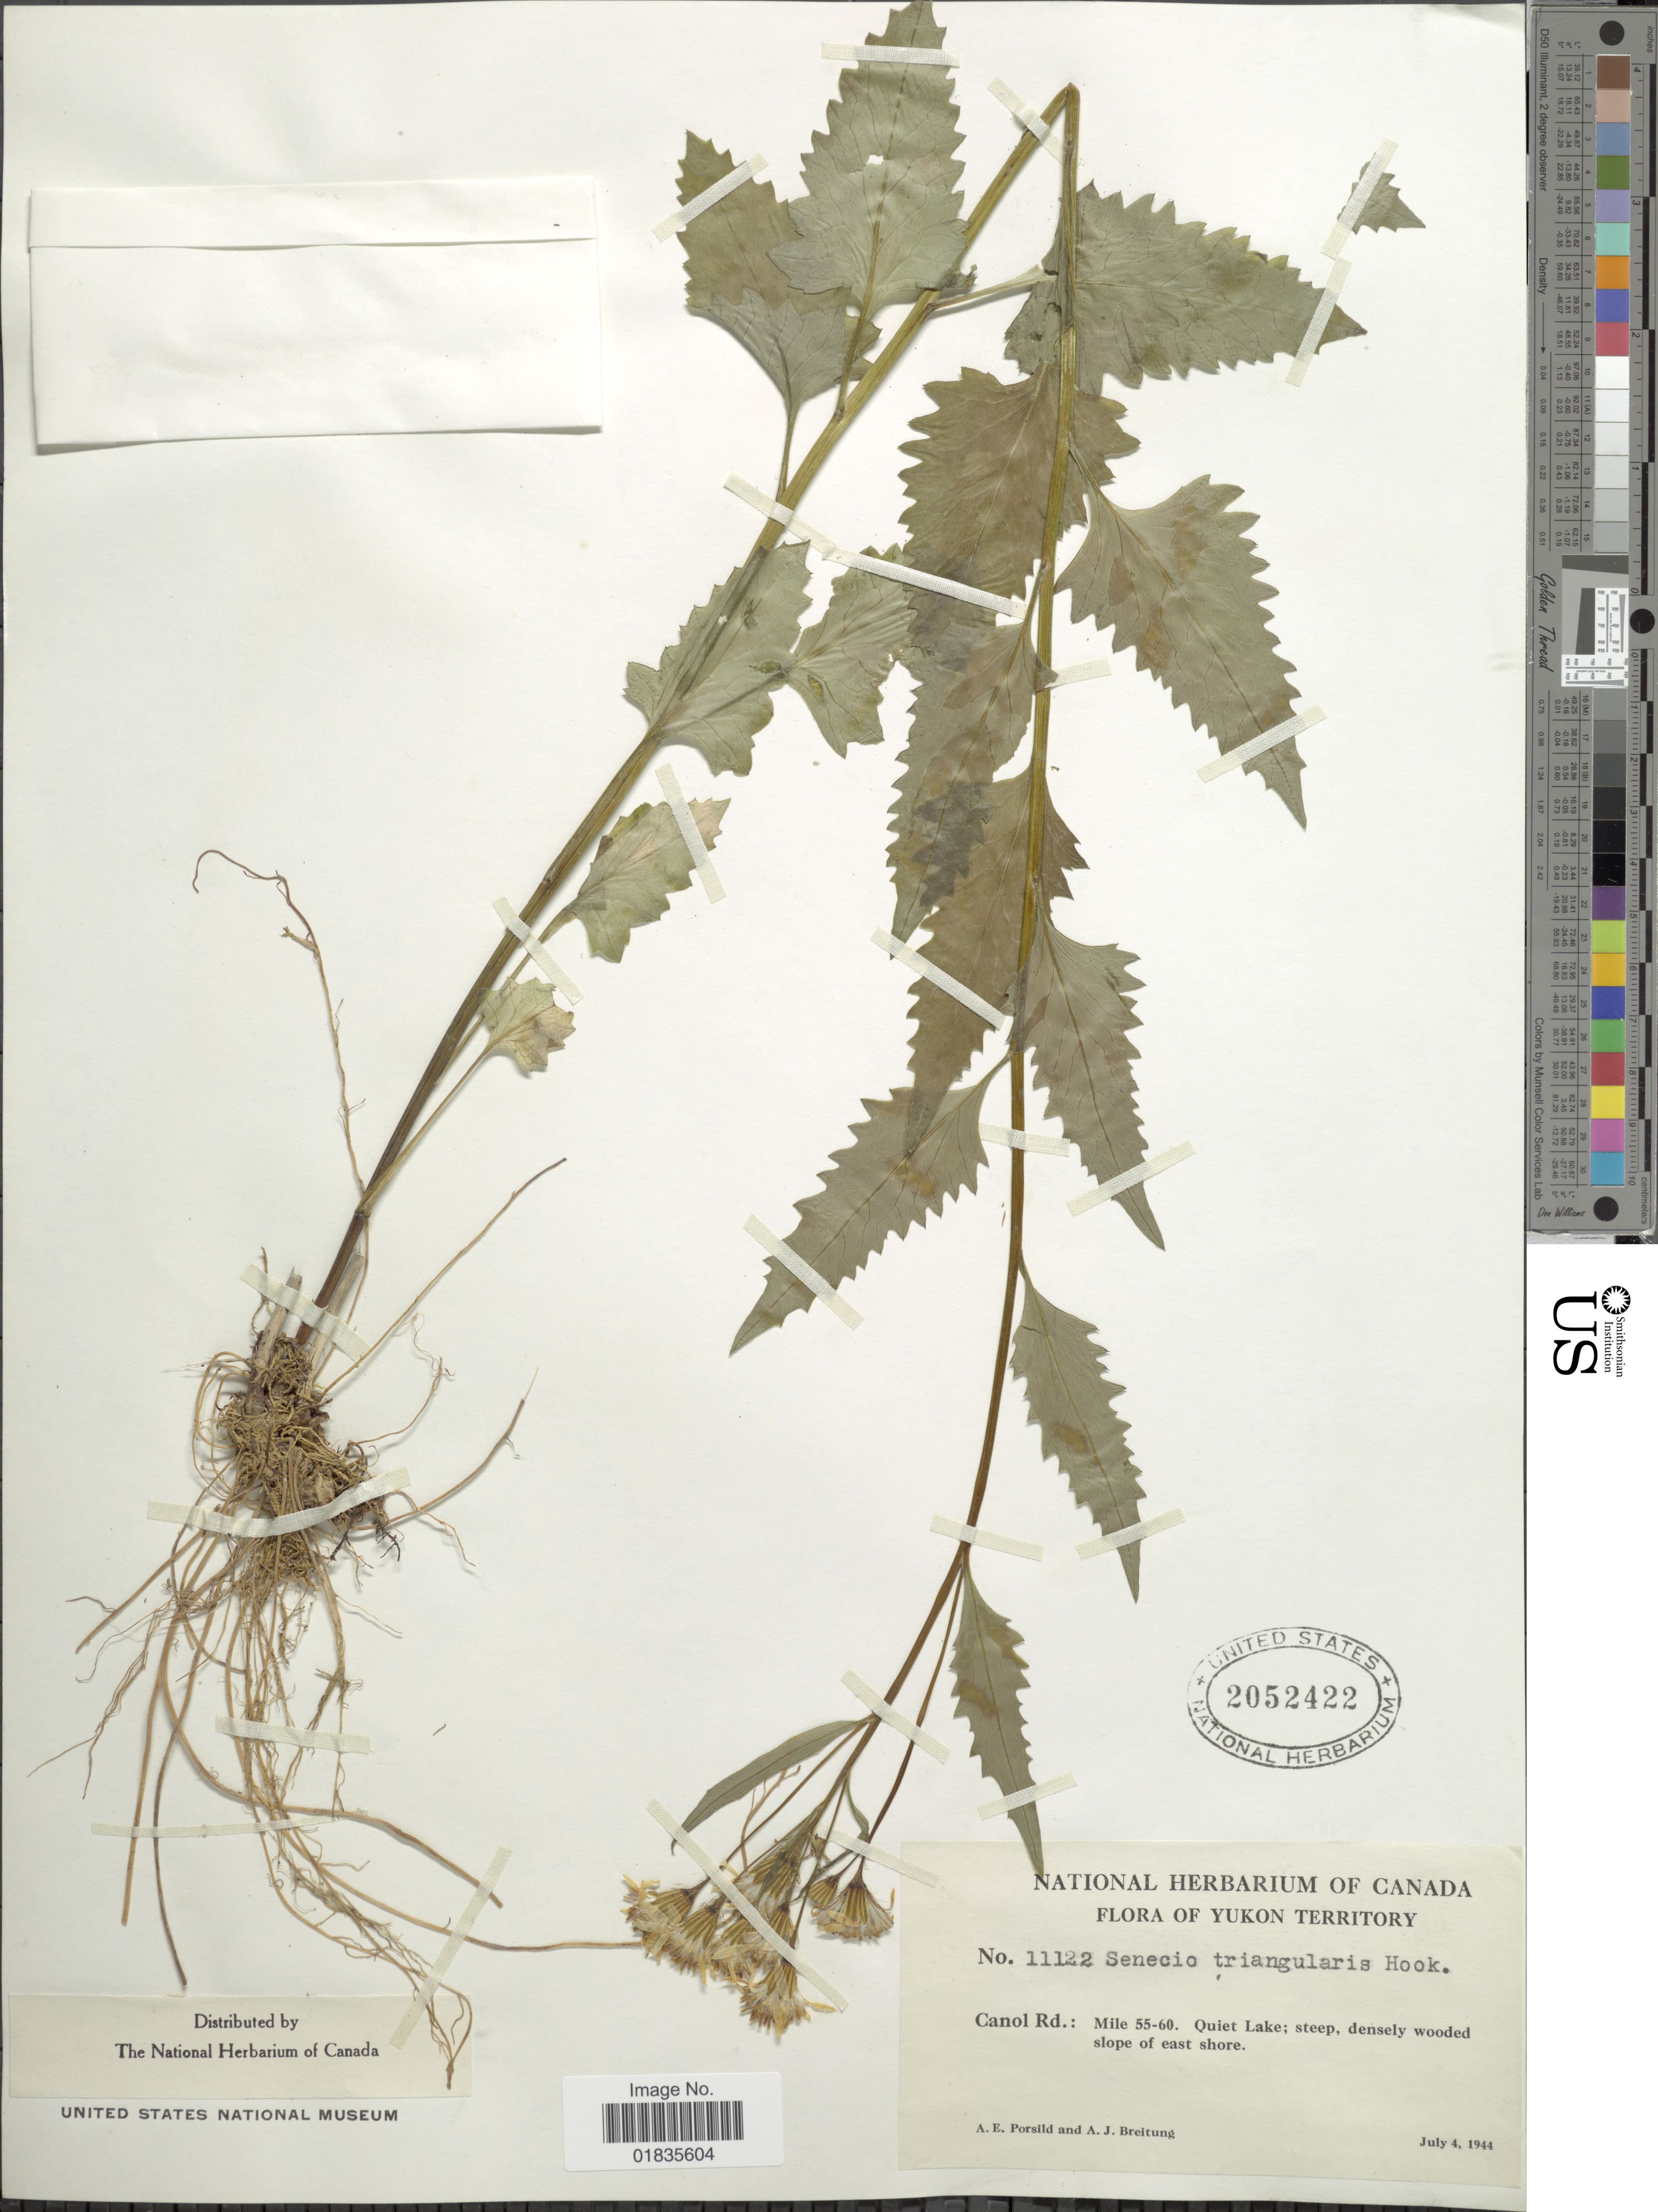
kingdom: Plantae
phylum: Tracheophyta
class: Magnoliopsida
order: Asterales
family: Asteraceae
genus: Senecio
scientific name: Senecio triangularis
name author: Hook.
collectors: A. E. Porsild & A. Breitung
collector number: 11122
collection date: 1944-07-04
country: Canada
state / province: Yukon Territory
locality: Canol Rd.: Mile 55-60, Quiet Lake; steep, densely wooded slope of east shore.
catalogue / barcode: US 2052422